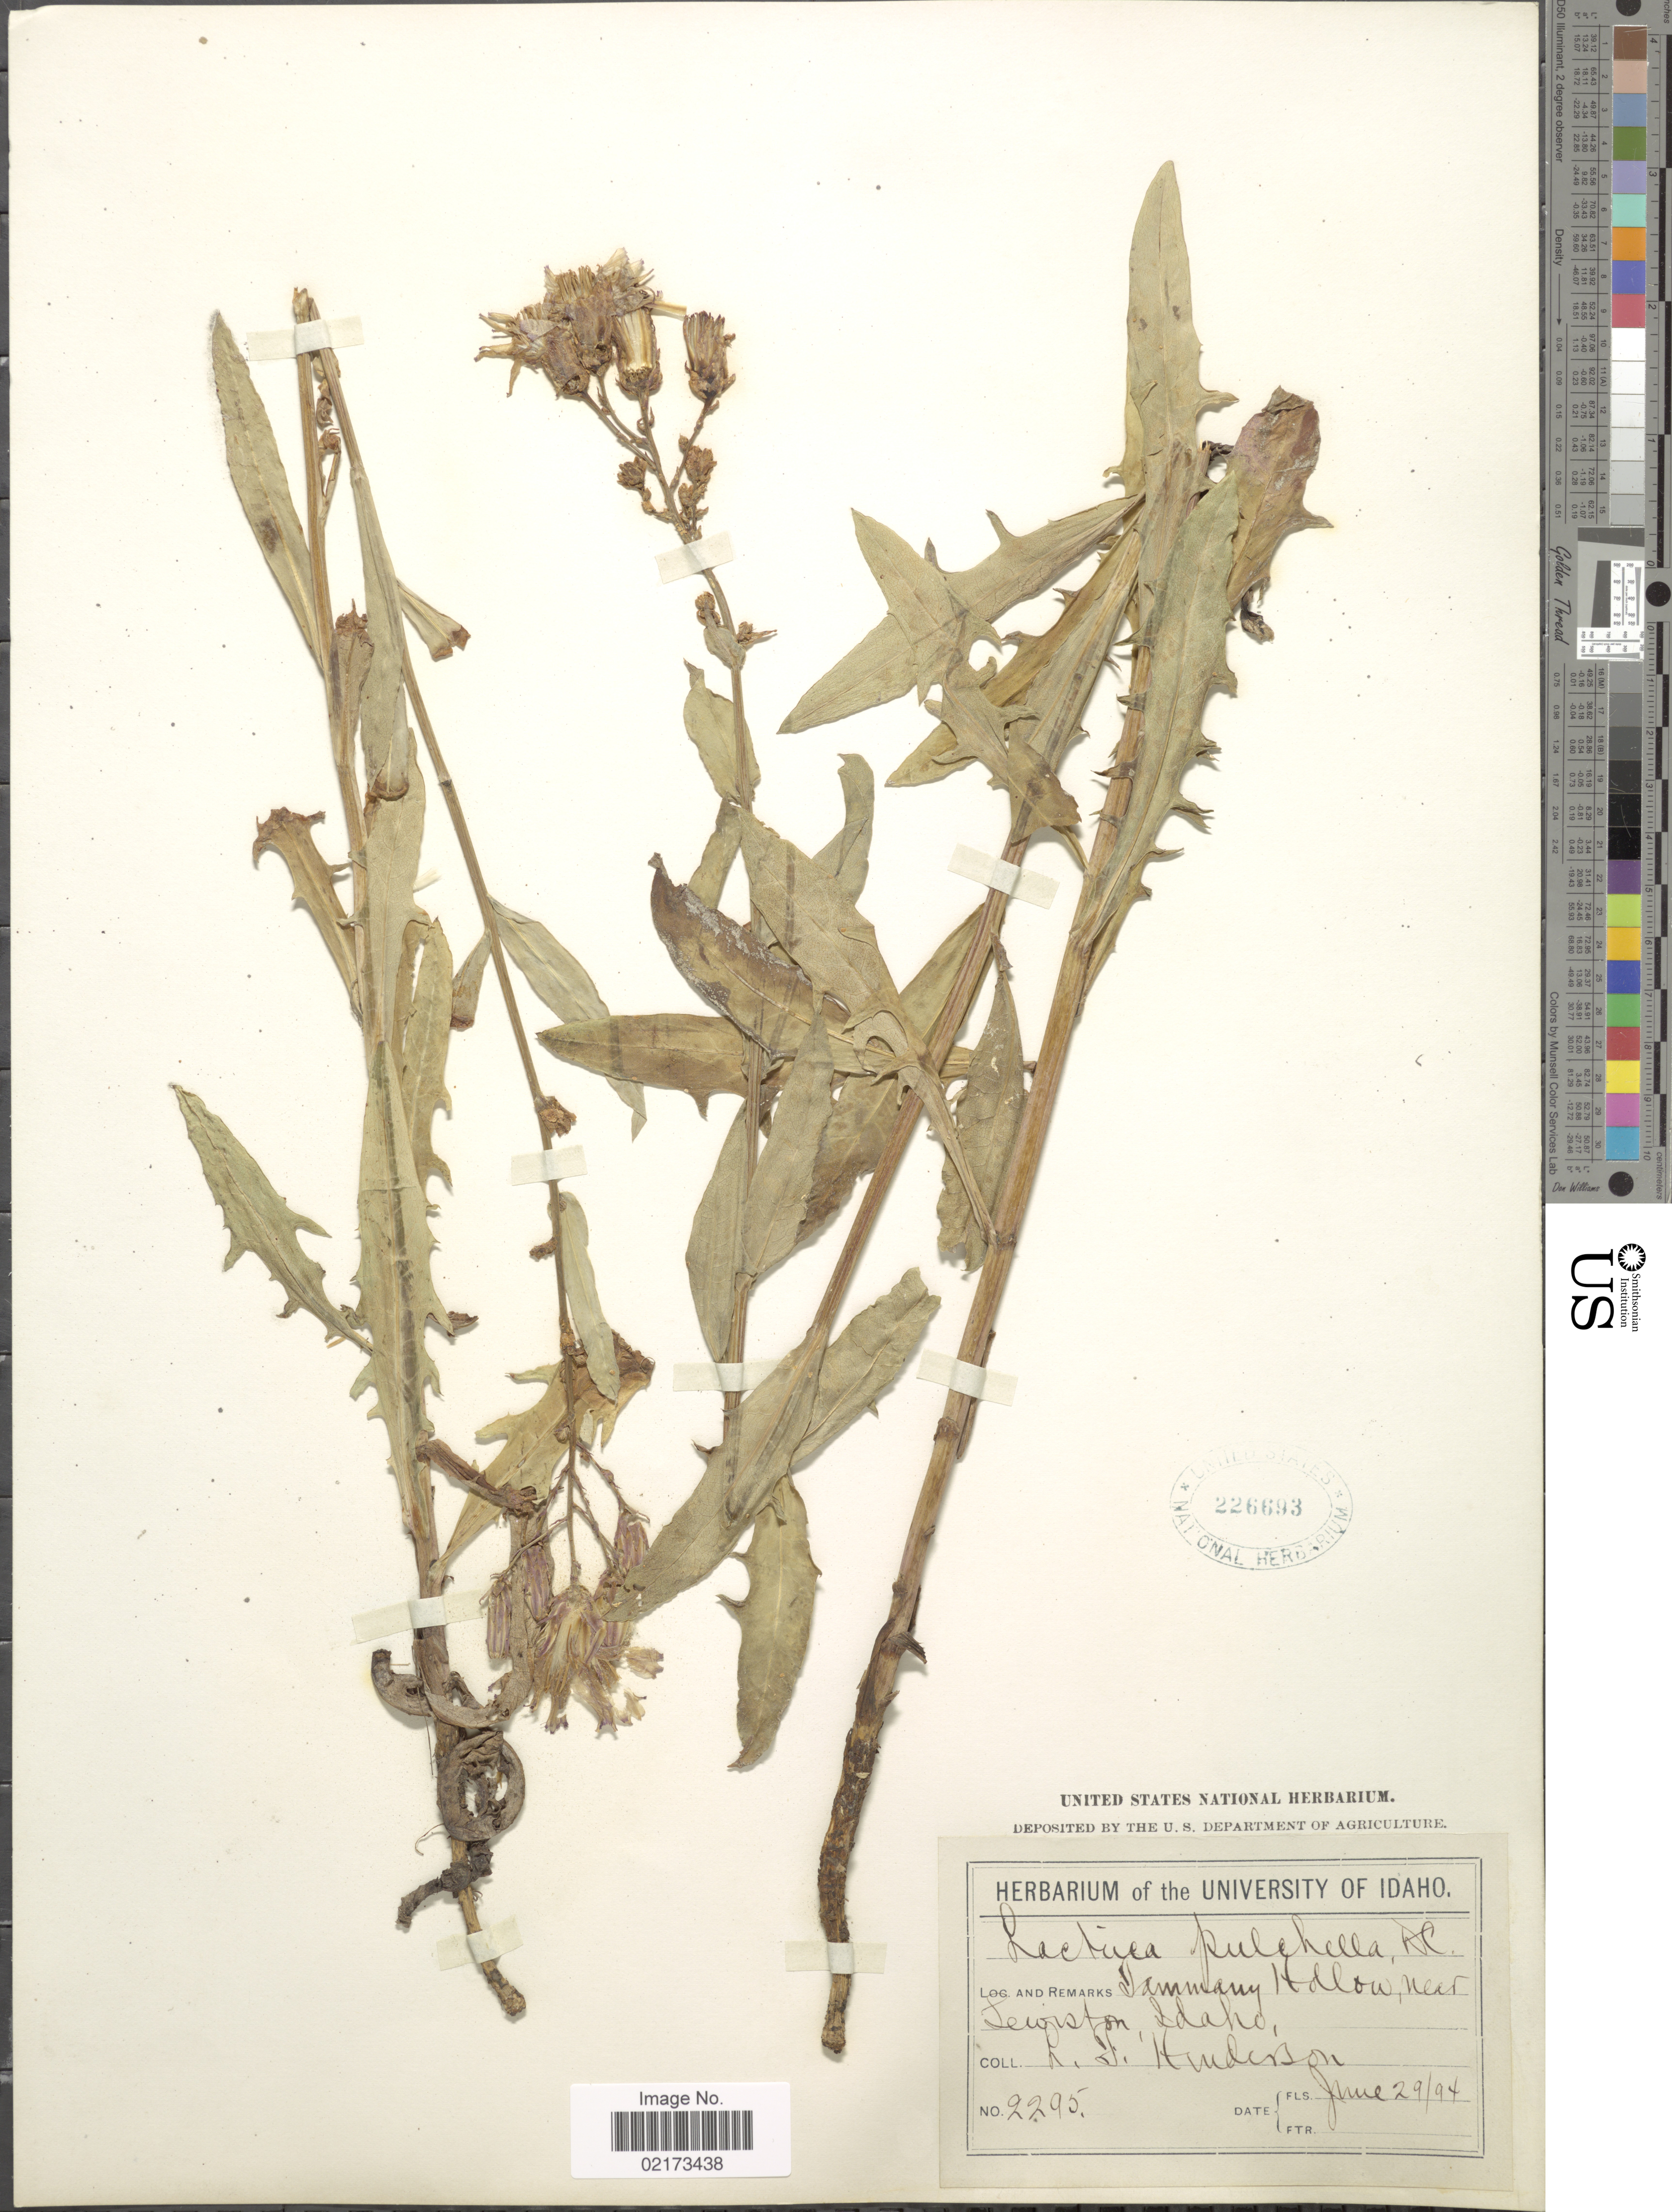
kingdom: Plantae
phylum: Tracheophyta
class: Magnoliopsida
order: Asterales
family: Asteraceae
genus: Lactuca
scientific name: Lactuca tatarica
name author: (L.) C.A. Mey.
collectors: L. Henderson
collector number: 2295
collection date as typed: Transcribed d/m/y: 29/6/94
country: United States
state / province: Idaho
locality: Tammany Hollow, near Lewiston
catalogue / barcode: US 226693